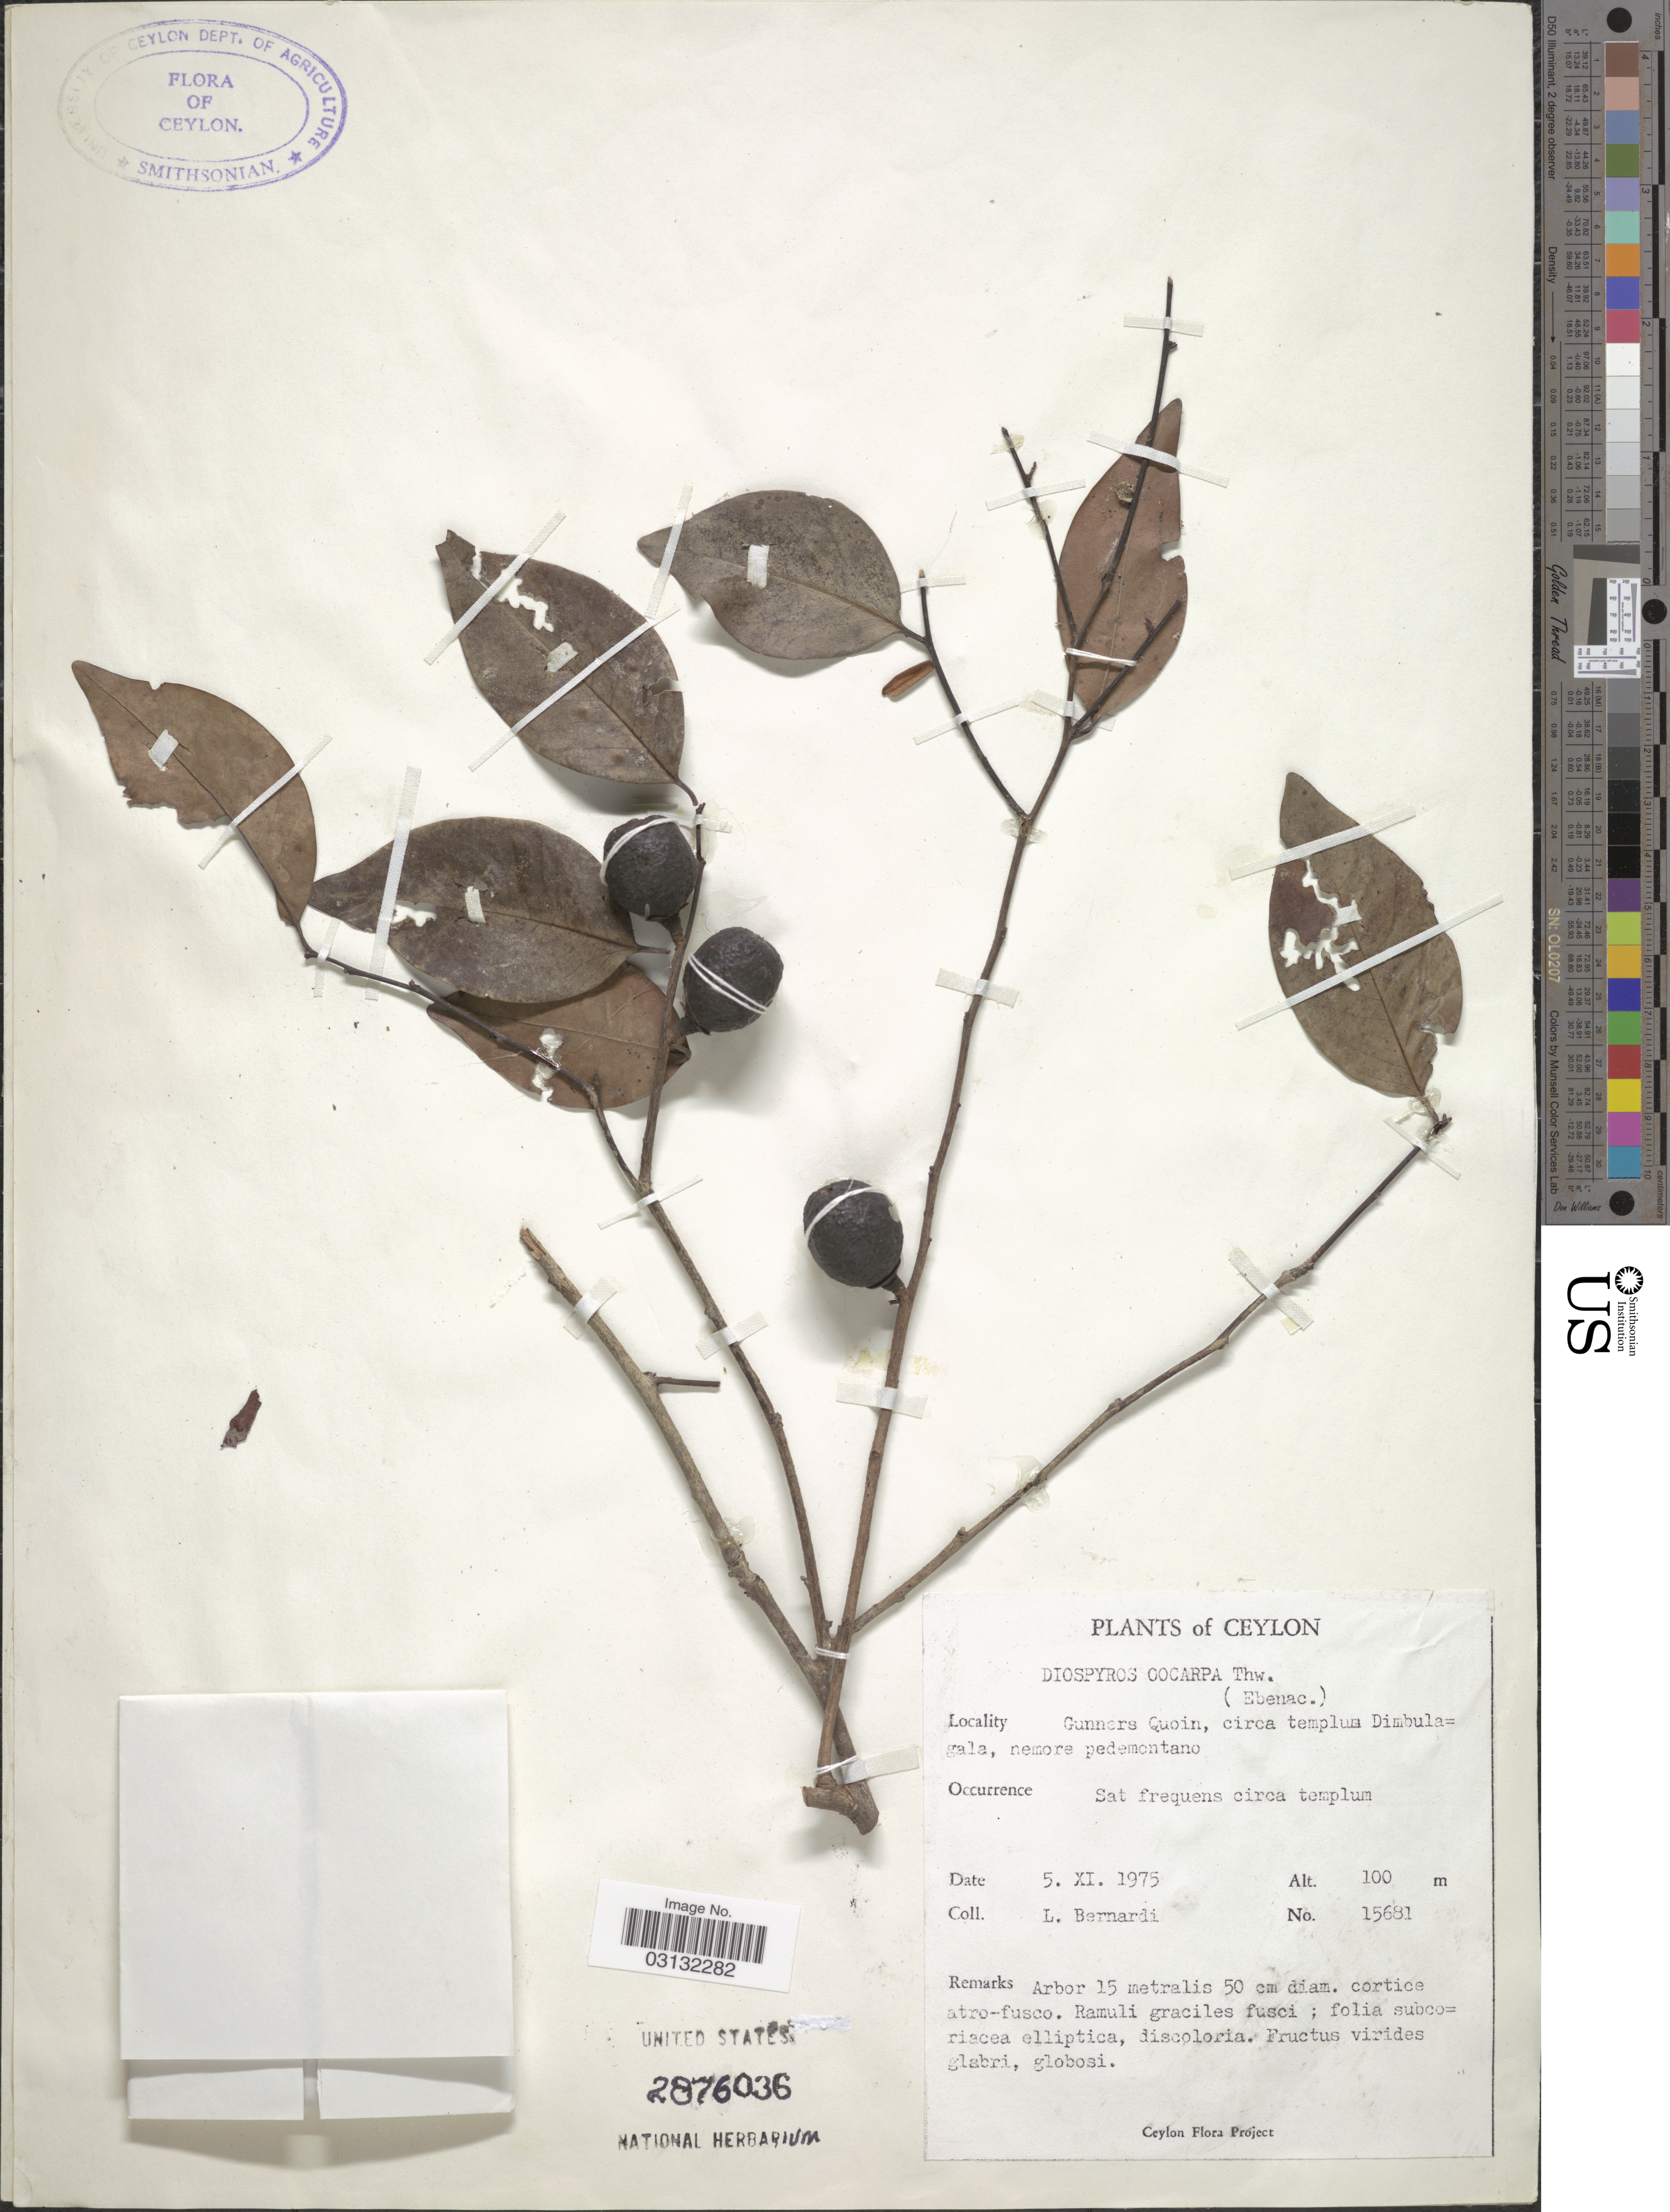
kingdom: Plantae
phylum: Tracheophyta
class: Magnoliopsida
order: Ericales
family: Ebenaceae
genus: Diospyros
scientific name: Diospyros oocarpa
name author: Thwaites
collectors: L. Bernardi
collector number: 15681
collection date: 1975-11-05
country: Sri Lanka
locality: Ceylon. Gunners Quoin, circa templum Dimbula=gala.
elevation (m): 100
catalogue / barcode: US 2876036